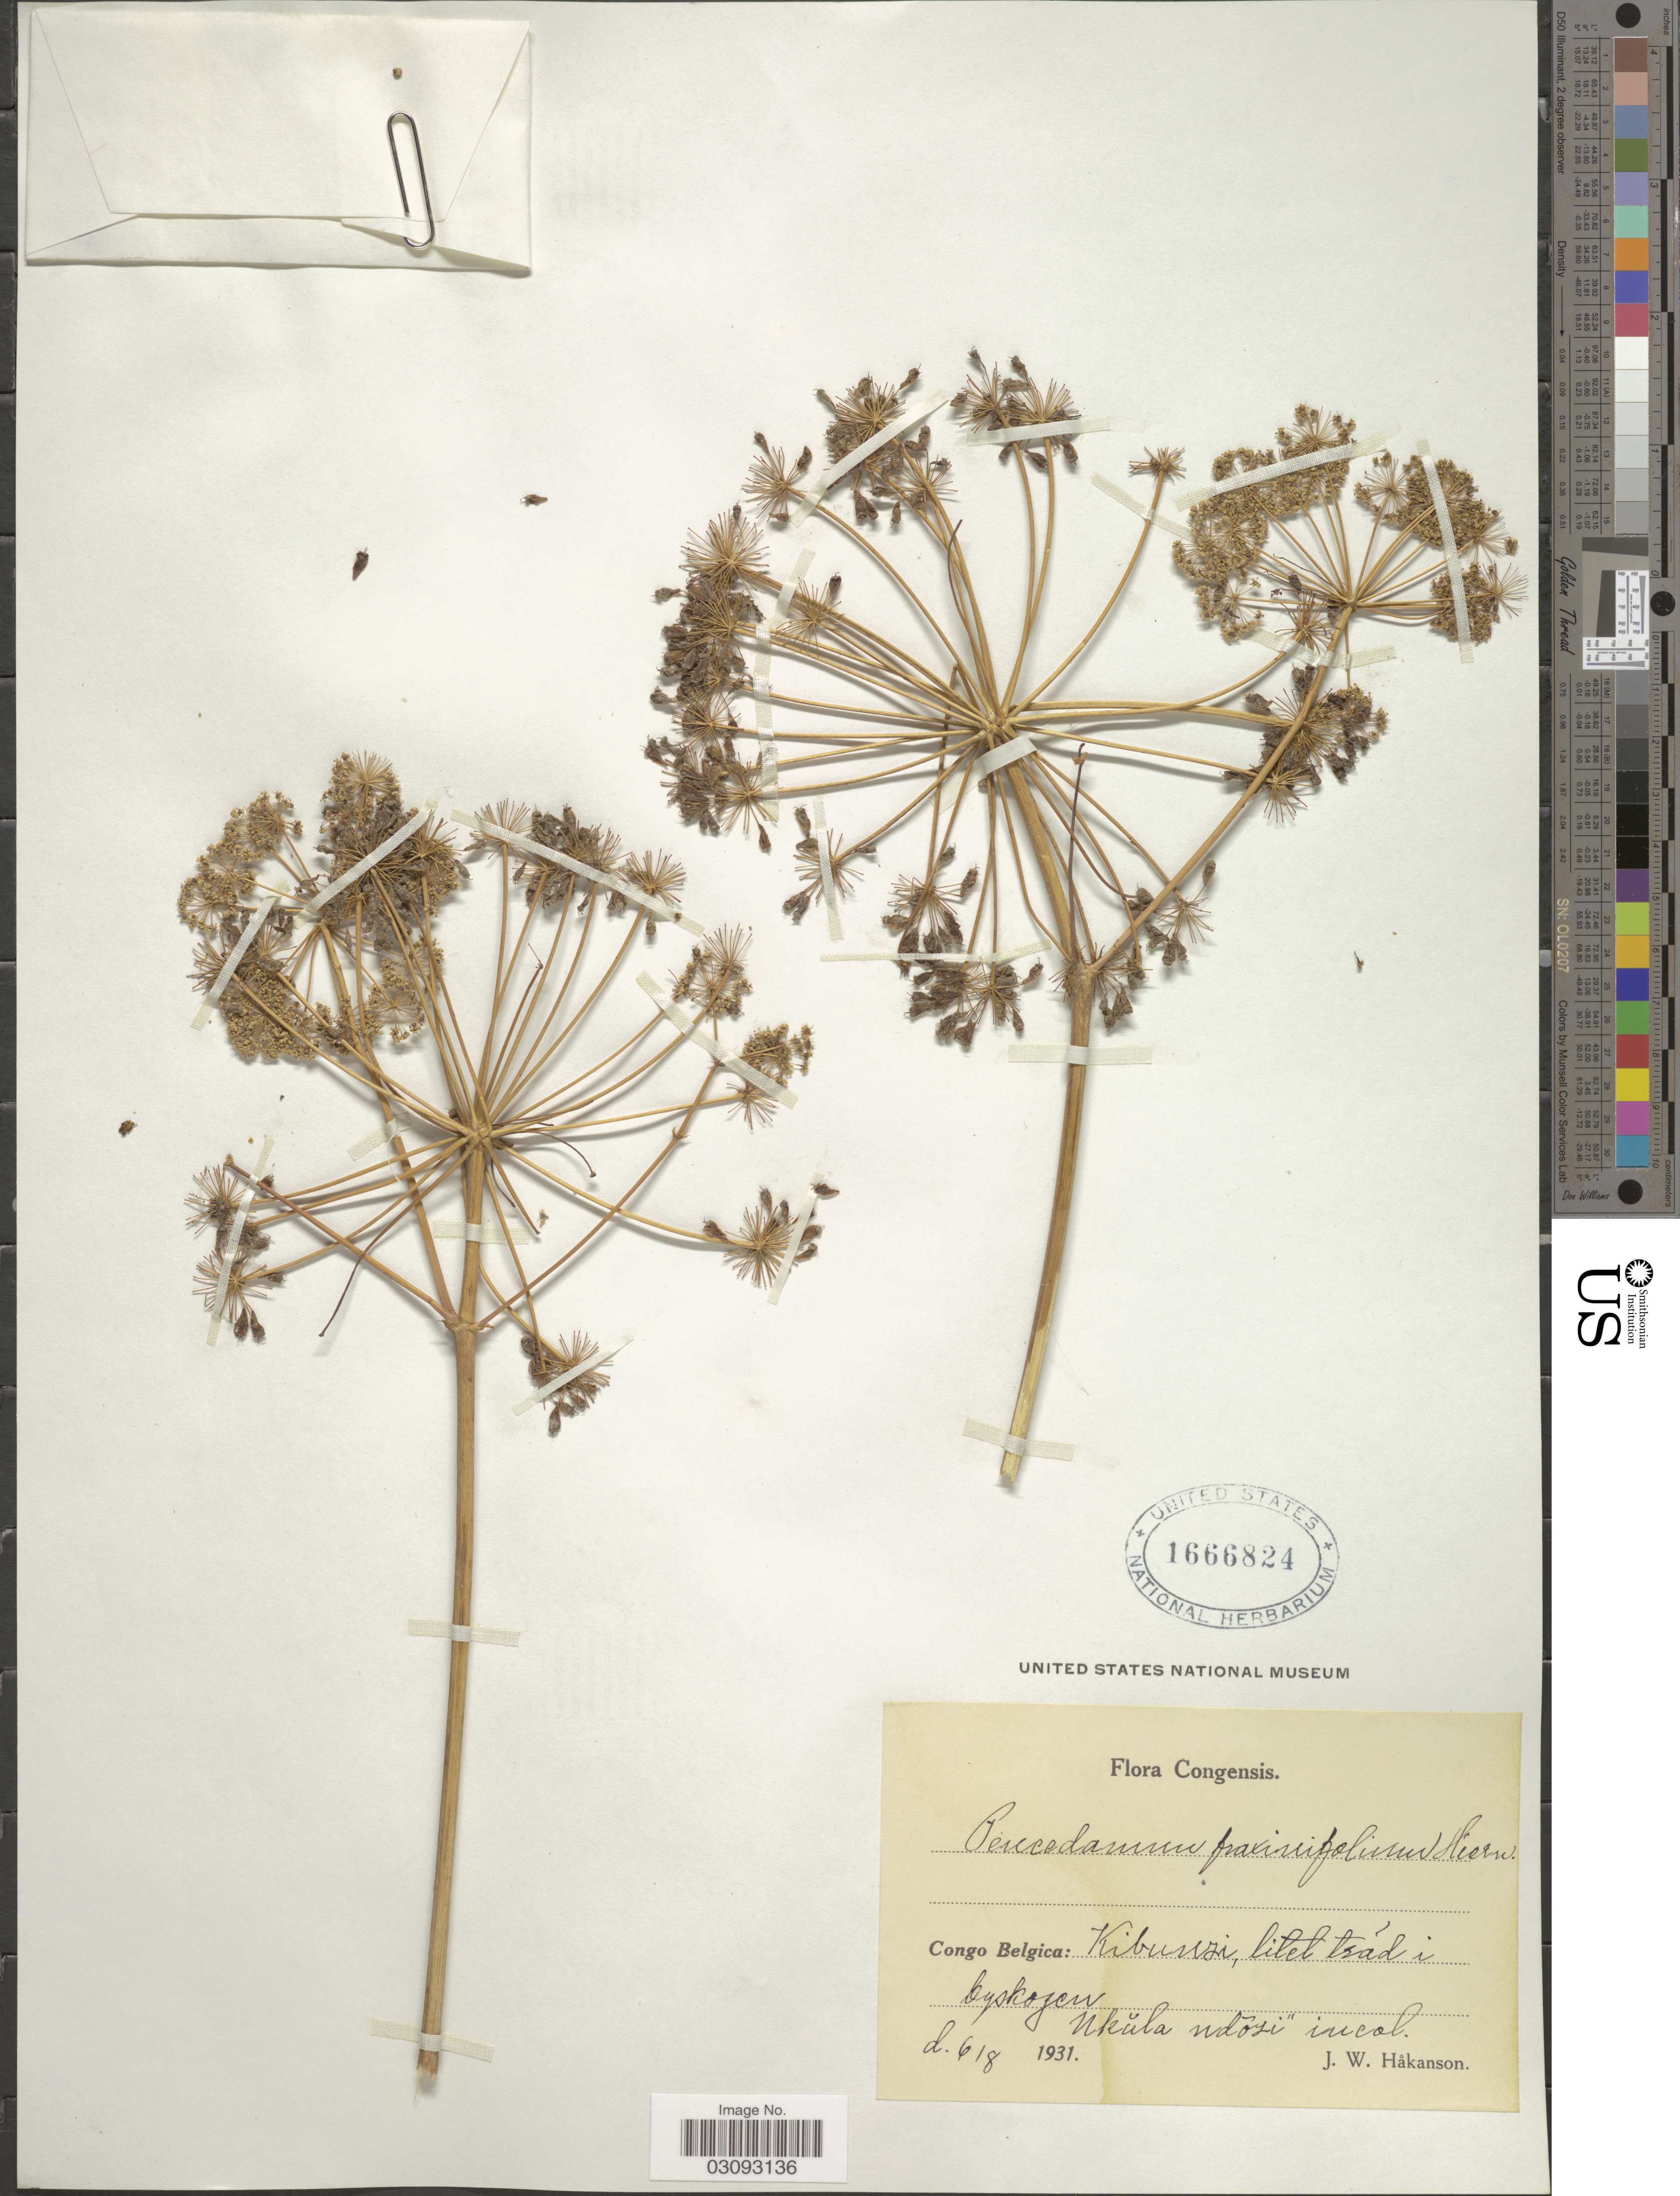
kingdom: Plantae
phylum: Tracheophyta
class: Magnoliopsida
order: Apiales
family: Apiaceae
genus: Peucedanum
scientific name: Peucedanum fraxinifolium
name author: Hiern ex Oliv.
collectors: J. Håkanson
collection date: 1931-08-06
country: Congo, Democratic Republic of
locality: Congensis. Kibunzi.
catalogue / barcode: US 1666824